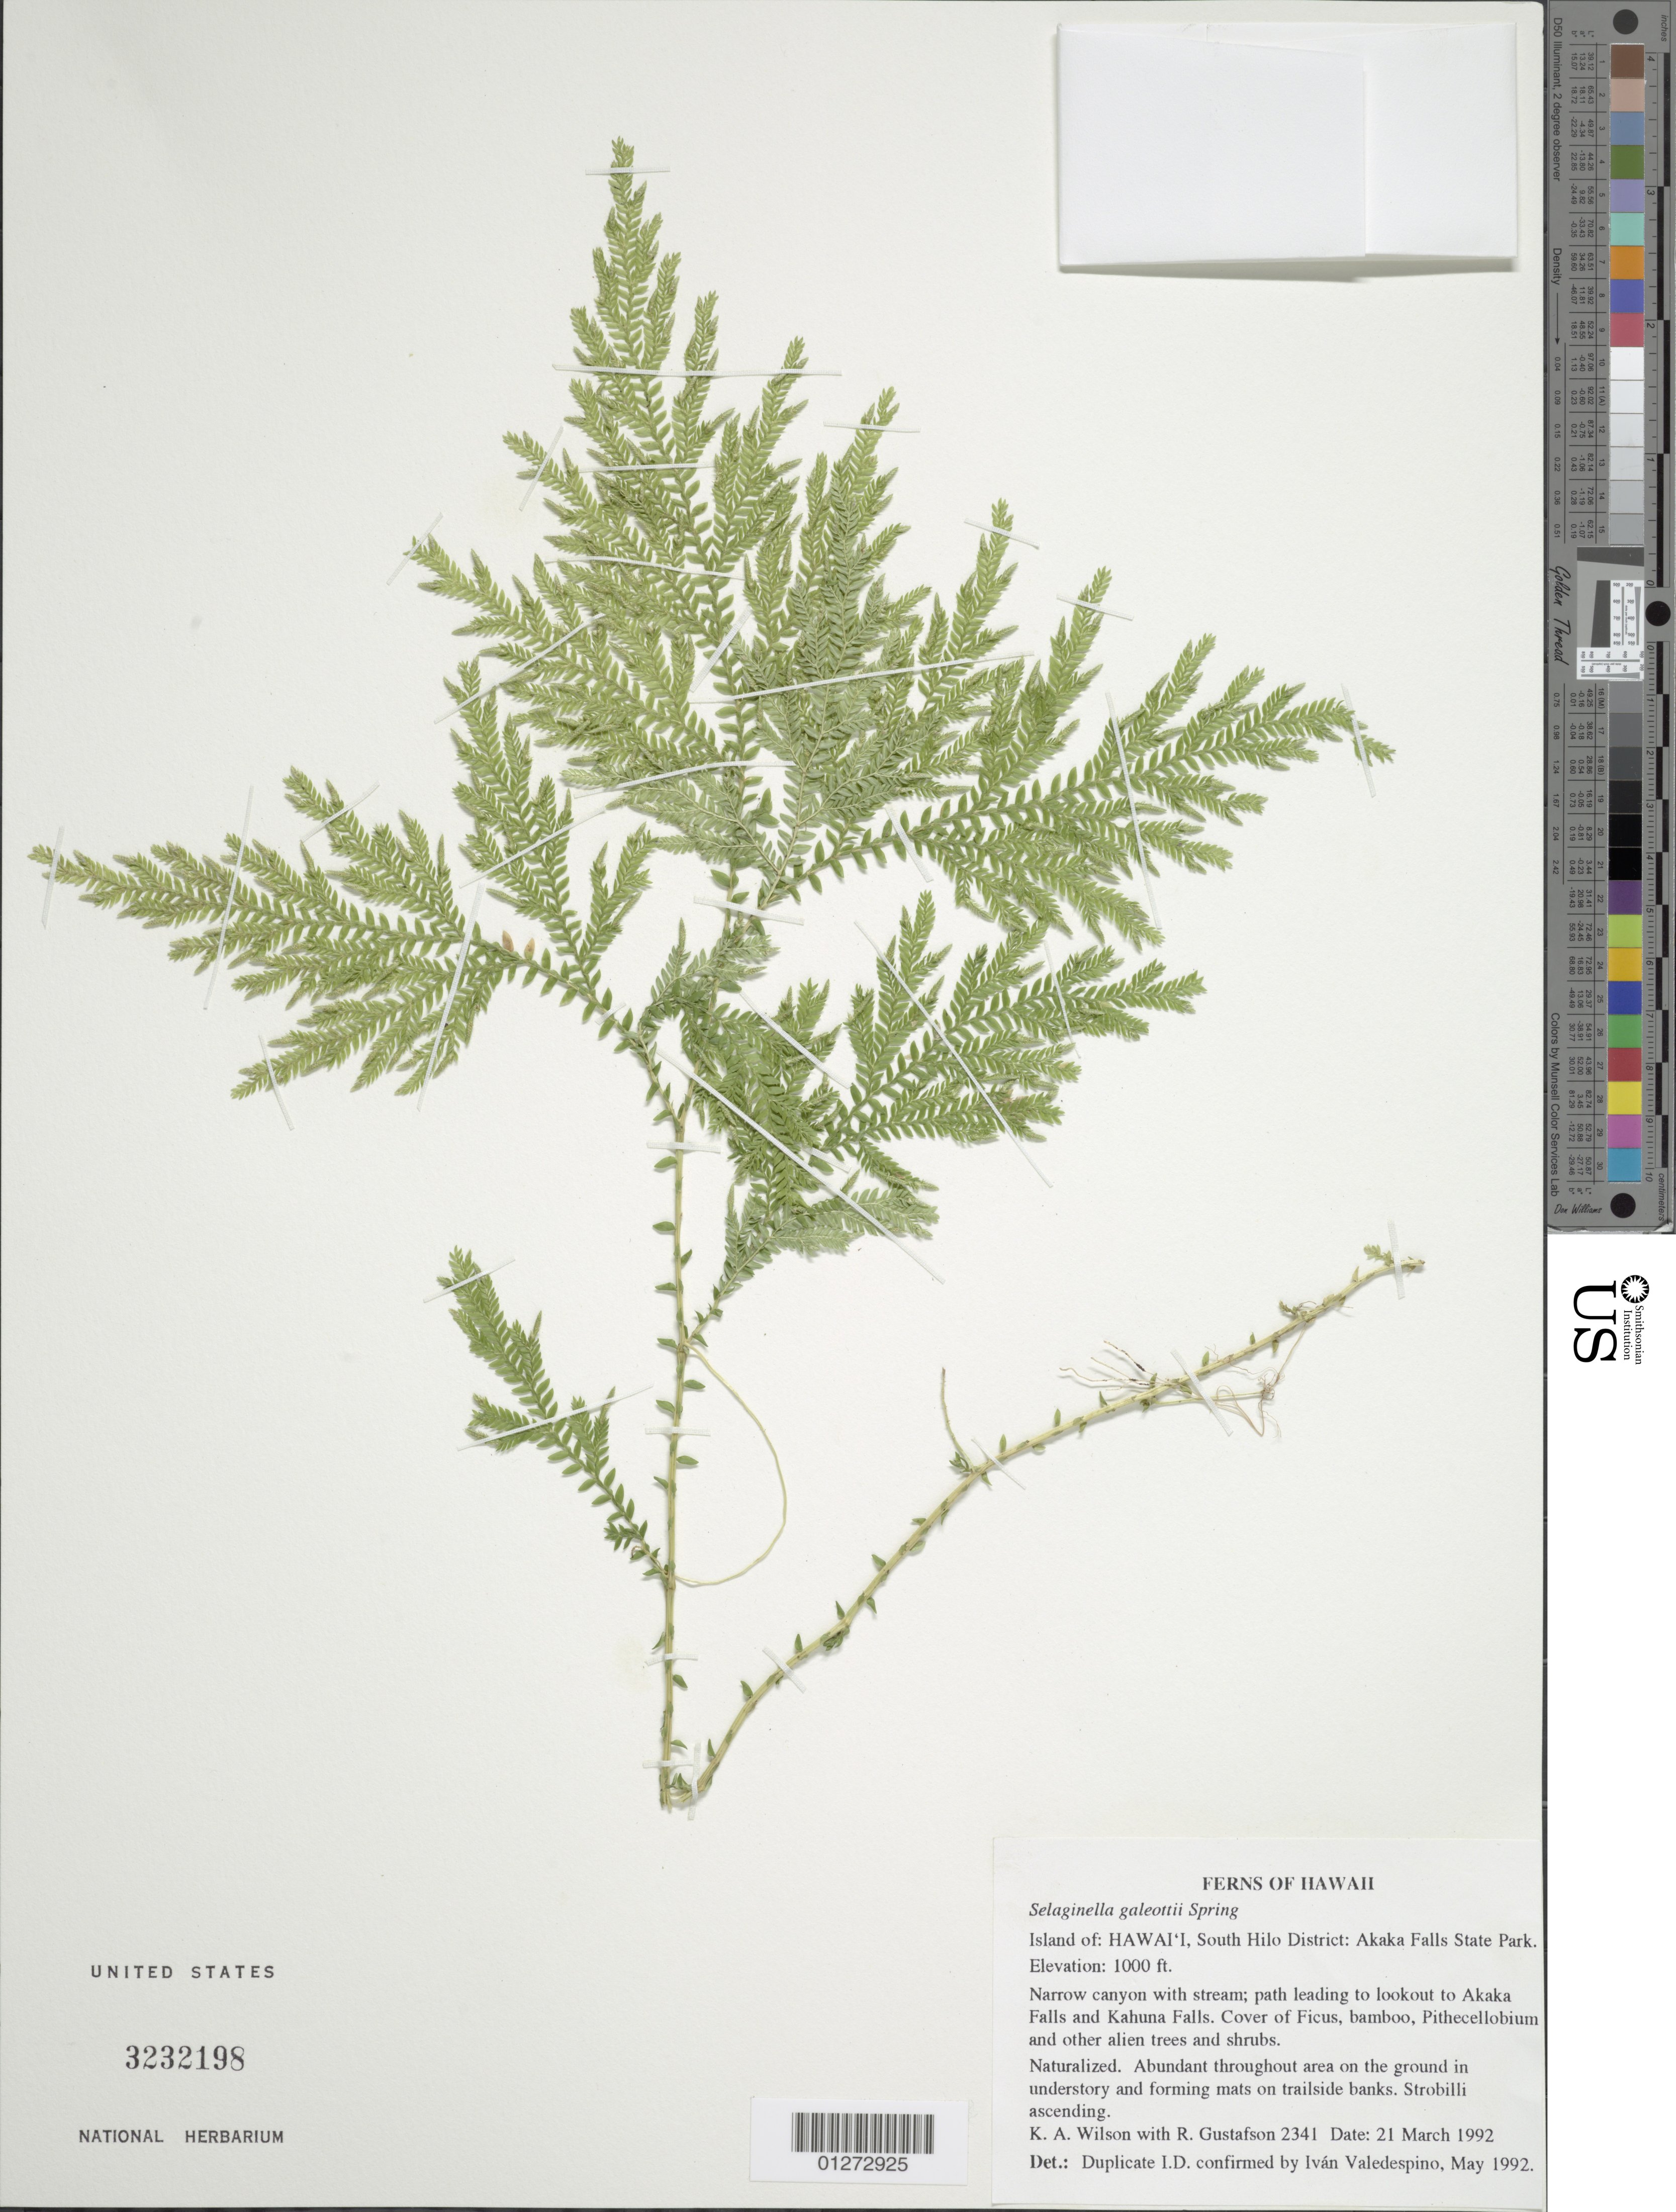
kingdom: Plantae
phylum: Tracheophyta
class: Lycopodiopsida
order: Selaginellales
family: Selaginellaceae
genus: Selaginella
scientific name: Selaginella galeottii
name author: Spring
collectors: K. A. Wilson & R. Gustafson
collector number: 2341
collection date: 1992-03-21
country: United States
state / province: Hawaii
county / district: Hawaii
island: Hawaii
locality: South Hilo District, Akaka Falls State Park, narrow canyon with stream, path leading to lookout to Akaka Falls and Kahuna Falls.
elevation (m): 305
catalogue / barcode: US 3232198